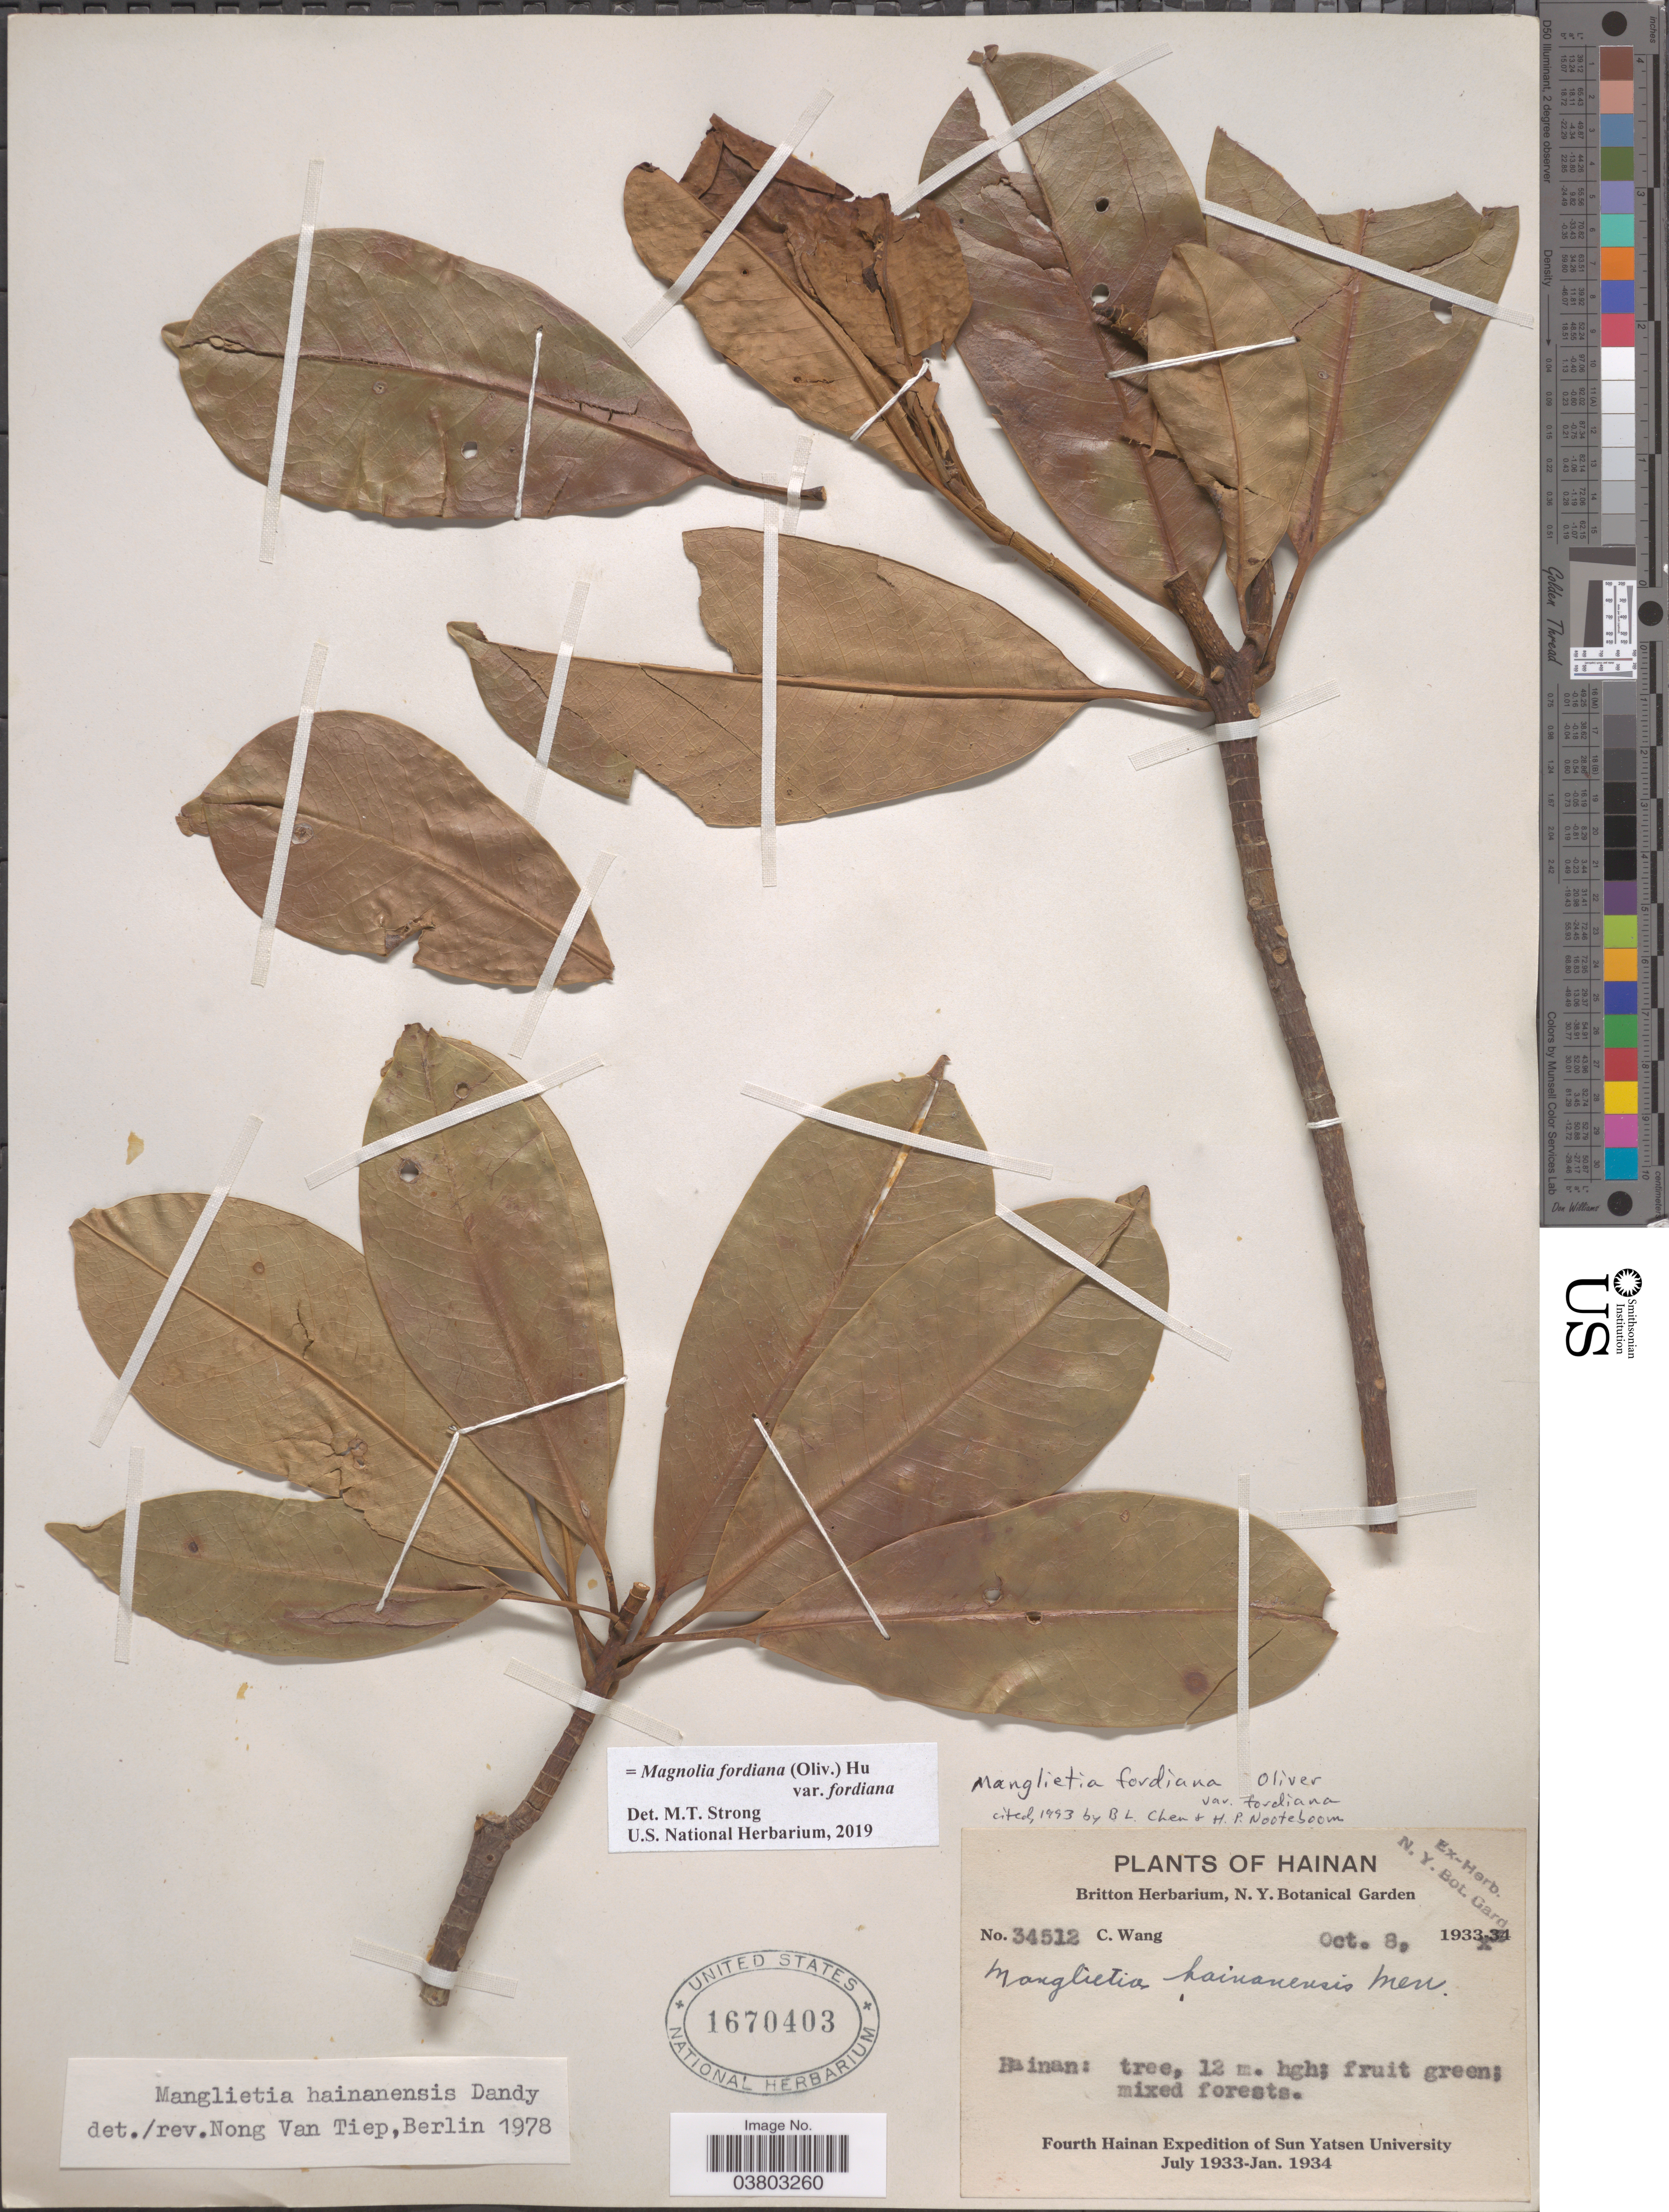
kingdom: Plantae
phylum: Tracheophyta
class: Magnoliopsida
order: Magnoliales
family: Magnoliaceae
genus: Magnolia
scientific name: Magnolia fordiana var. fordiana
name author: (Oliv.) Hu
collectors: C. Wang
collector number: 34512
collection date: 1933-10-08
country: China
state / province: Hainan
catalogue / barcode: US 1670403